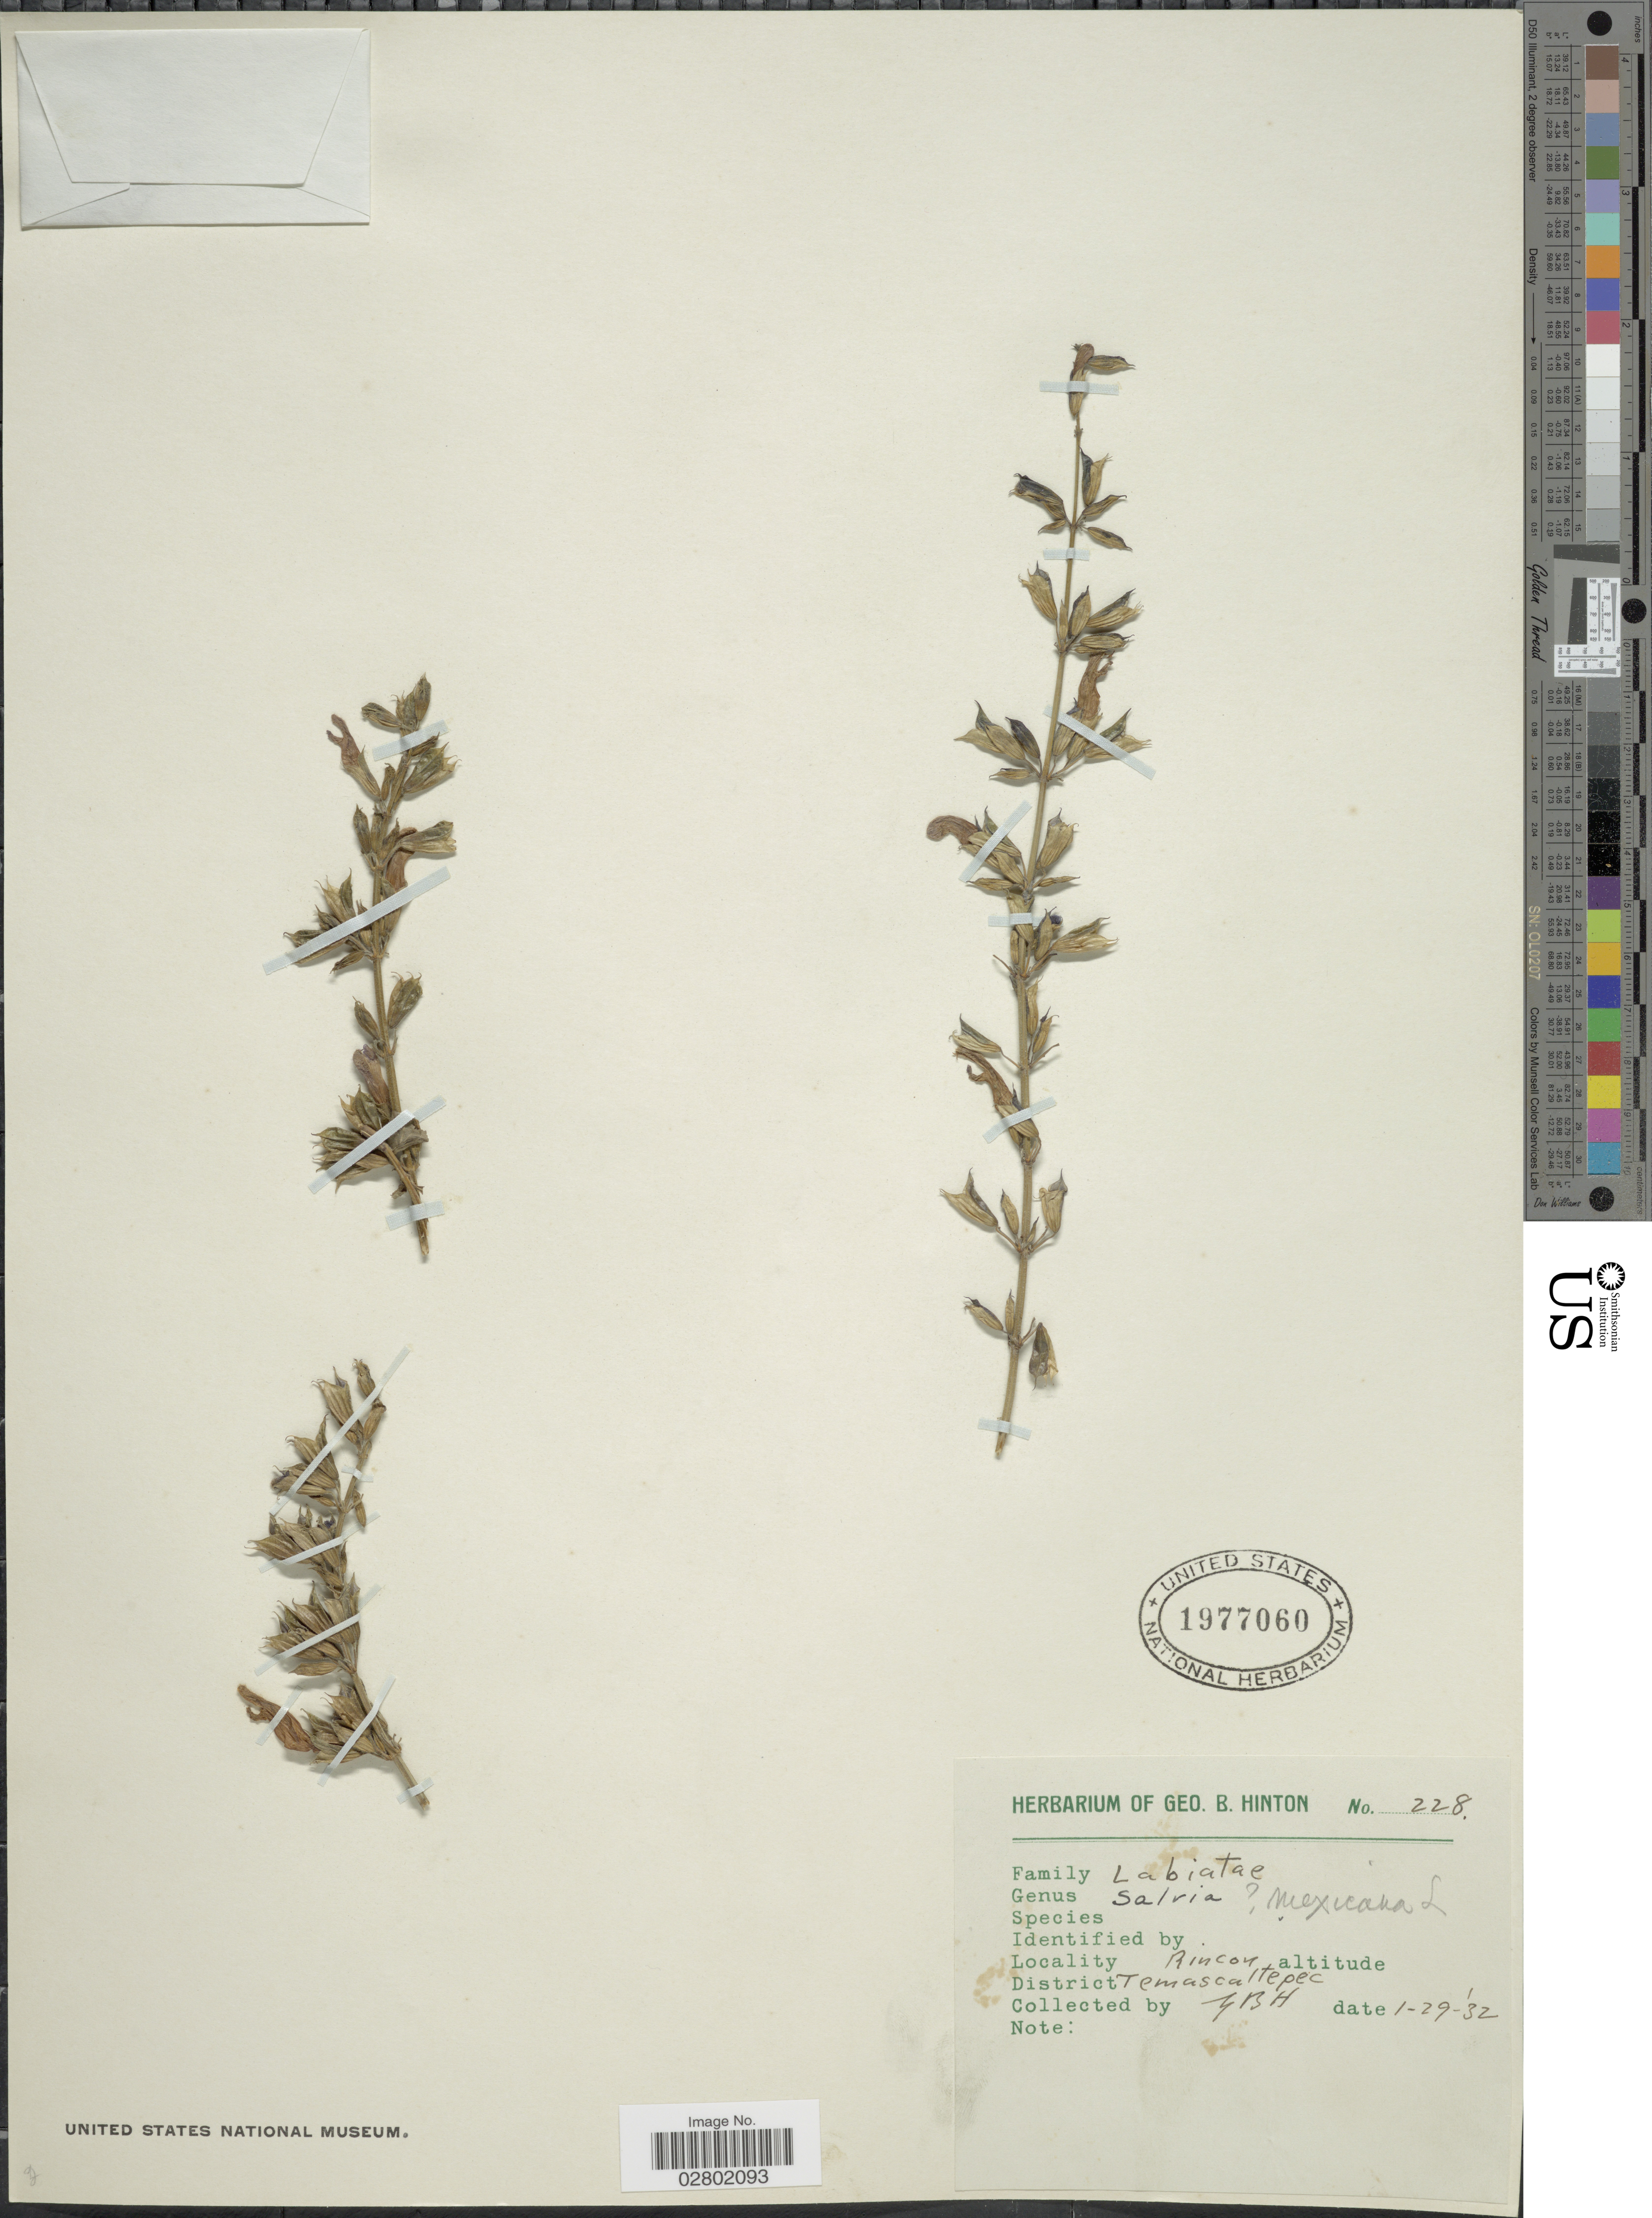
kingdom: Plantae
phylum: Tracheophyta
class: Magnoliopsida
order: Lamiales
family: Lamiaceae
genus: Salvia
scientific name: Salvia mexicana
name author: L.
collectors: G. B. Hinton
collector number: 228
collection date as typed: Transcribed d/m/y: 29/1/32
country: Mexico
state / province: México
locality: Rincon, District Temascaltepec.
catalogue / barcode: US 1977060